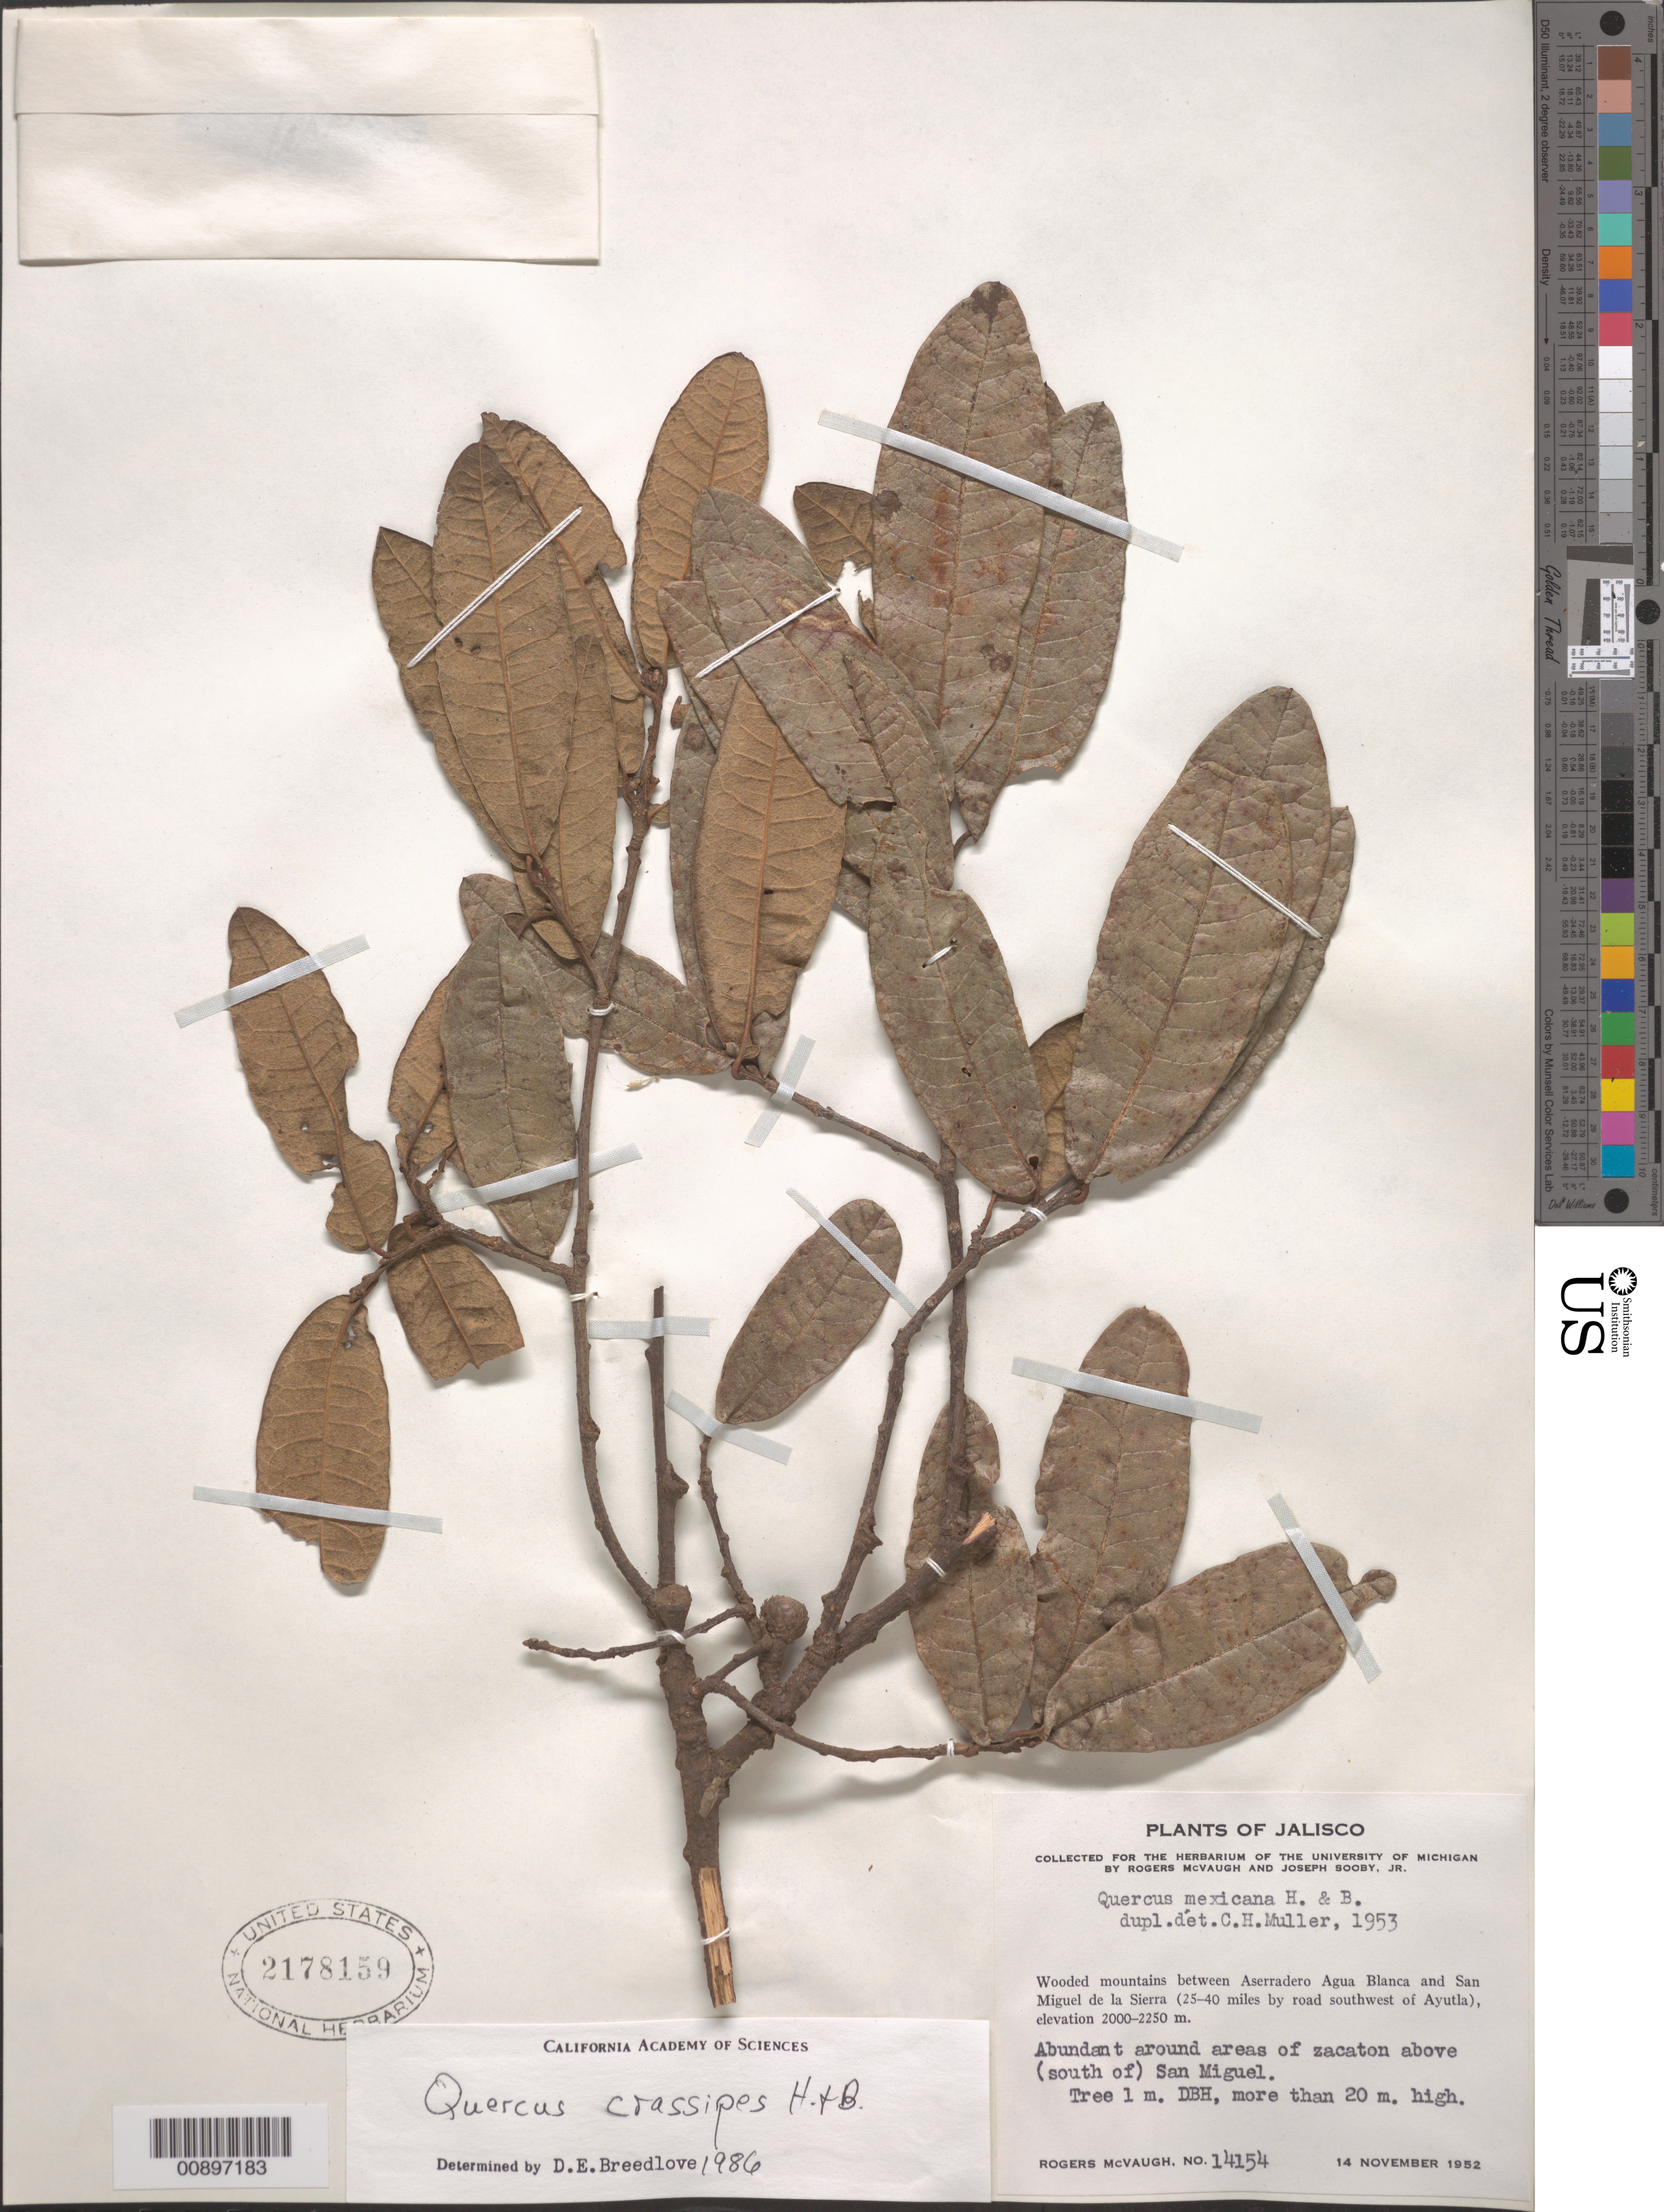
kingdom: Plantae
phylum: Tracheophyta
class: Magnoliopsida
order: Fagales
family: Fagaceae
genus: Quercus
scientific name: Quercus crassipes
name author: Humb. & Bonpl.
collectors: R. McVaugh & J. Sooby Jr.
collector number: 14154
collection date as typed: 14 Nov 1952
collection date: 1952-11-14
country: Mexico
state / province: Jalisco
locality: Wooded mountains between Aserradero Agua Blanca and San Miguel de la Sierra (25-40 miles by road southwest of Ayutla). Above (south of) San Miguel.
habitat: Areas of zacaton.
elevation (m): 2250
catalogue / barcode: US 2178159